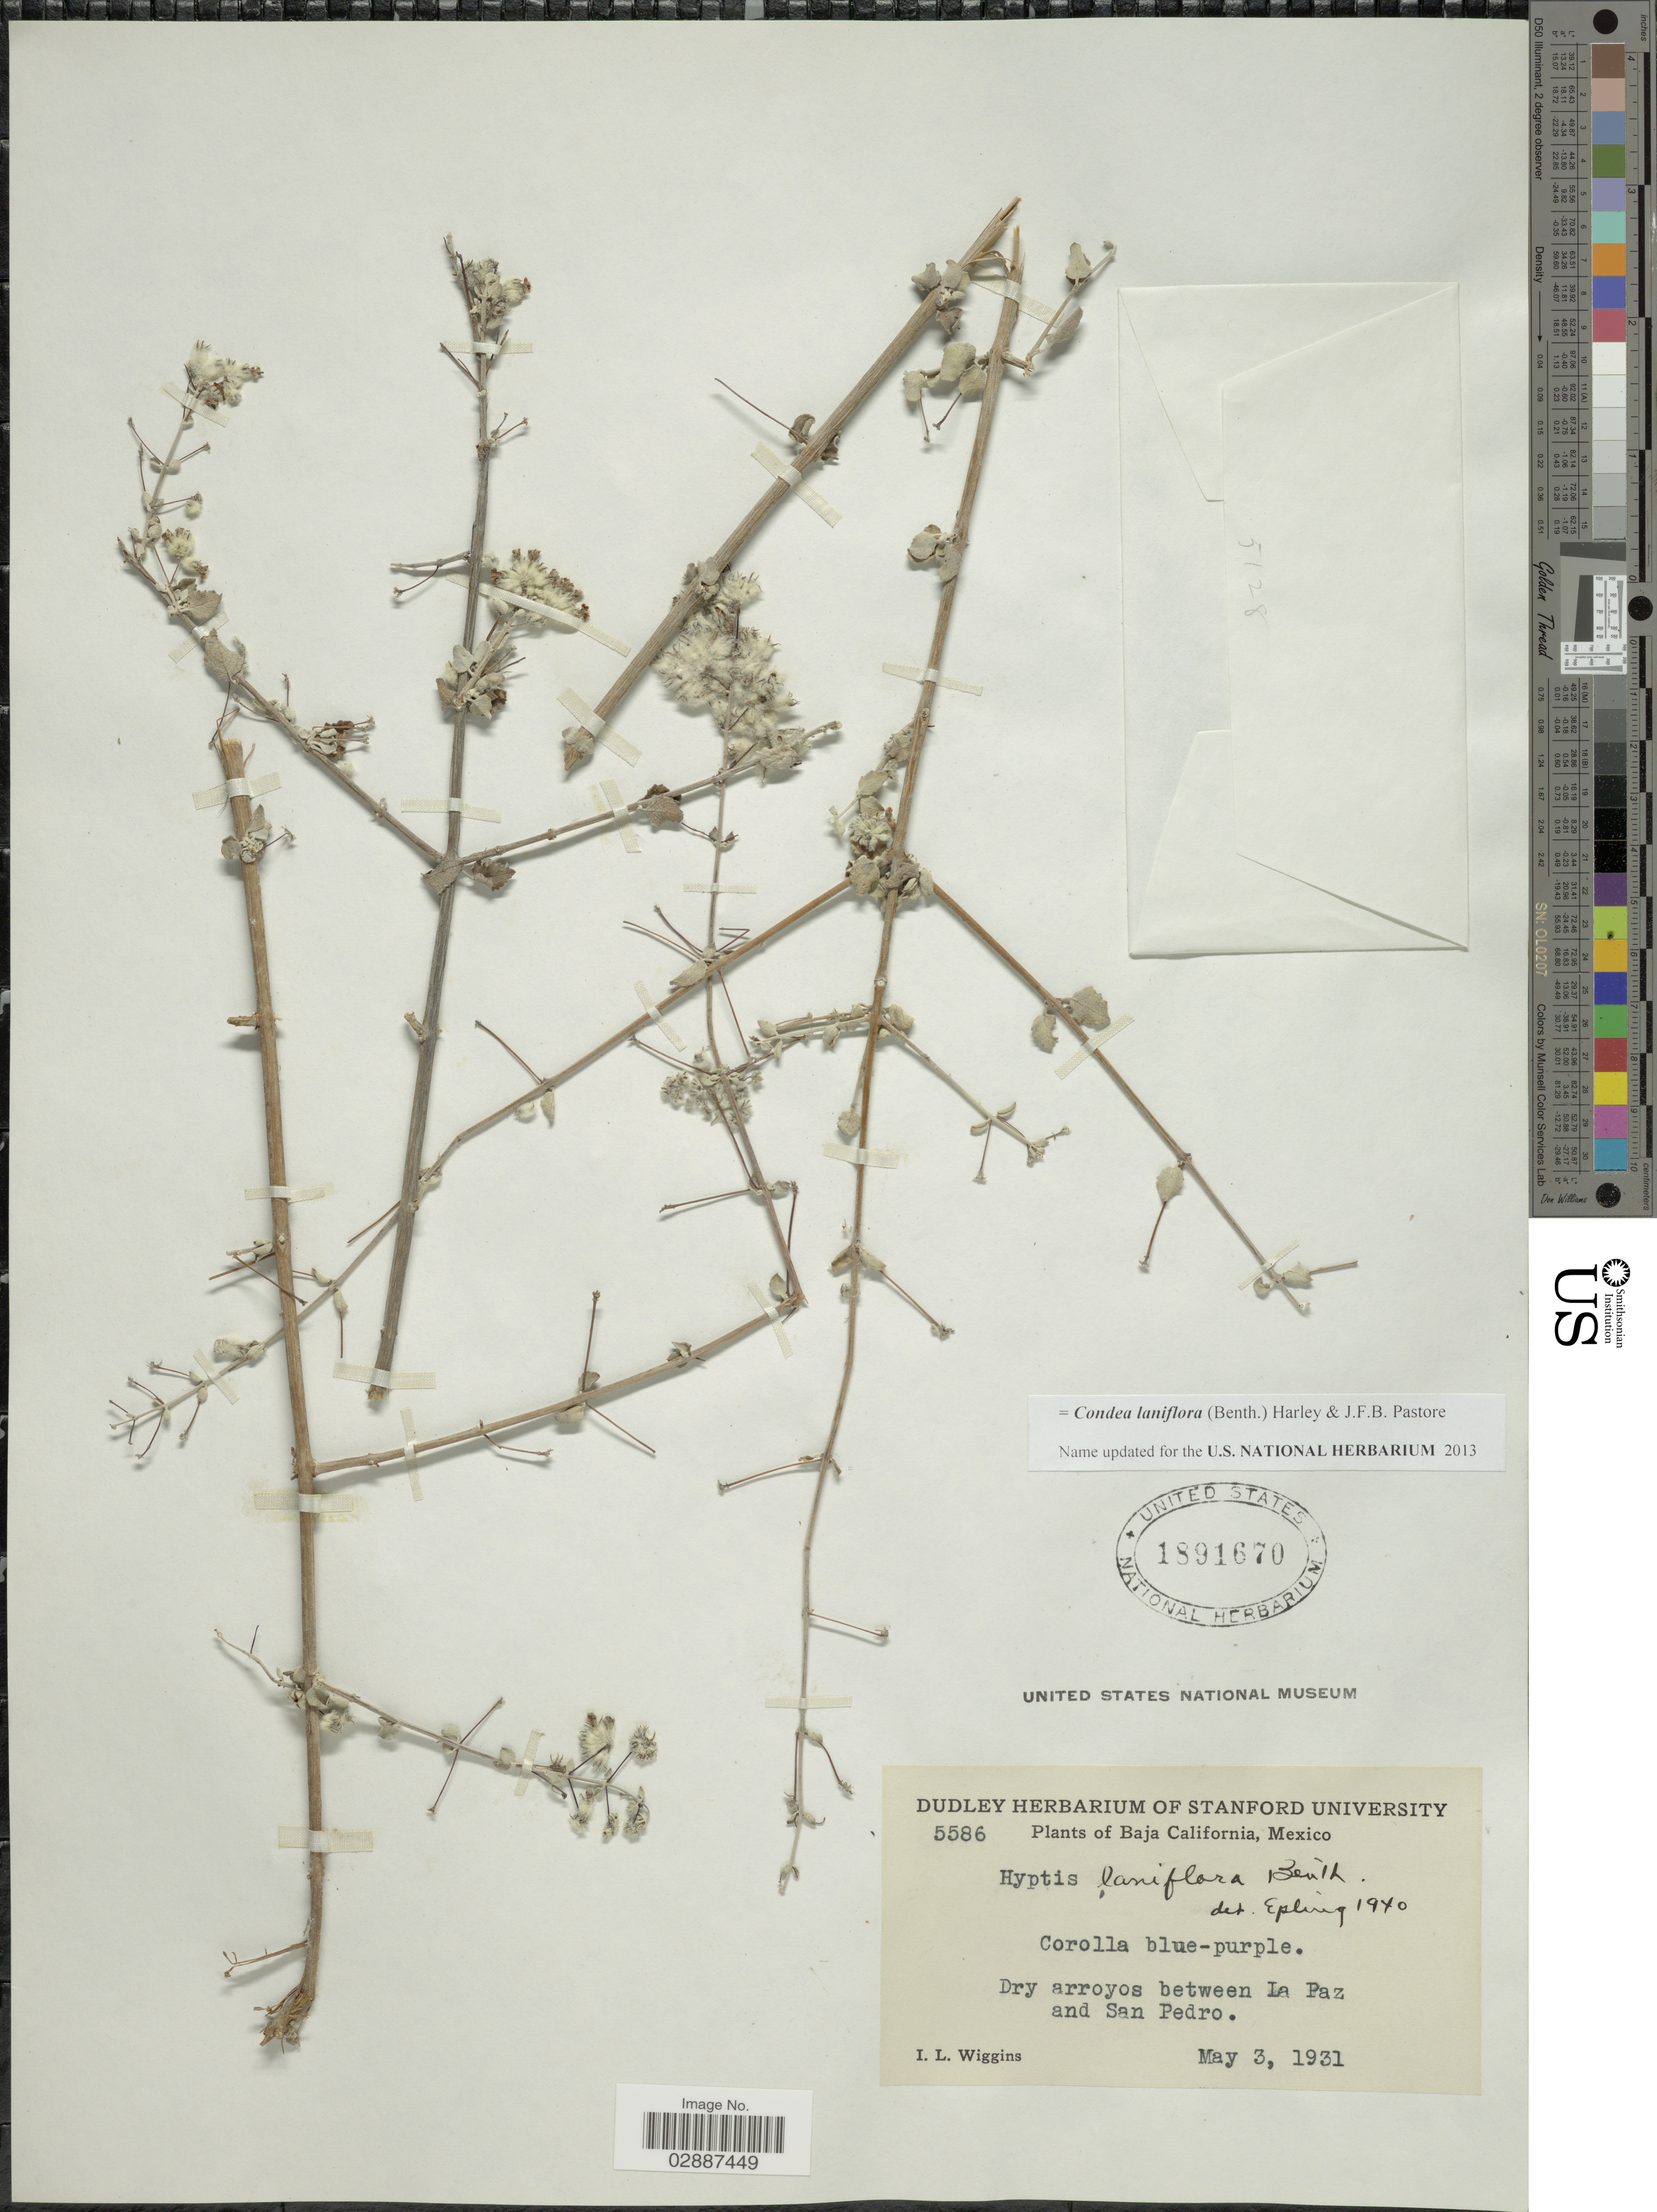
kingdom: Plantae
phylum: Tracheophyta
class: Magnoliopsida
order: Lamiales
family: Lamiaceae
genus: Condea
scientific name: Condea laniflora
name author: (Benth.) Harley & J.F.B. Pastore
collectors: I. L. Wiggins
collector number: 5586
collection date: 1931-05-03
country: Mexico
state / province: Baja California Sur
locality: Dry arroyos between La Paz and San Pedro.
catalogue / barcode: US 1891670